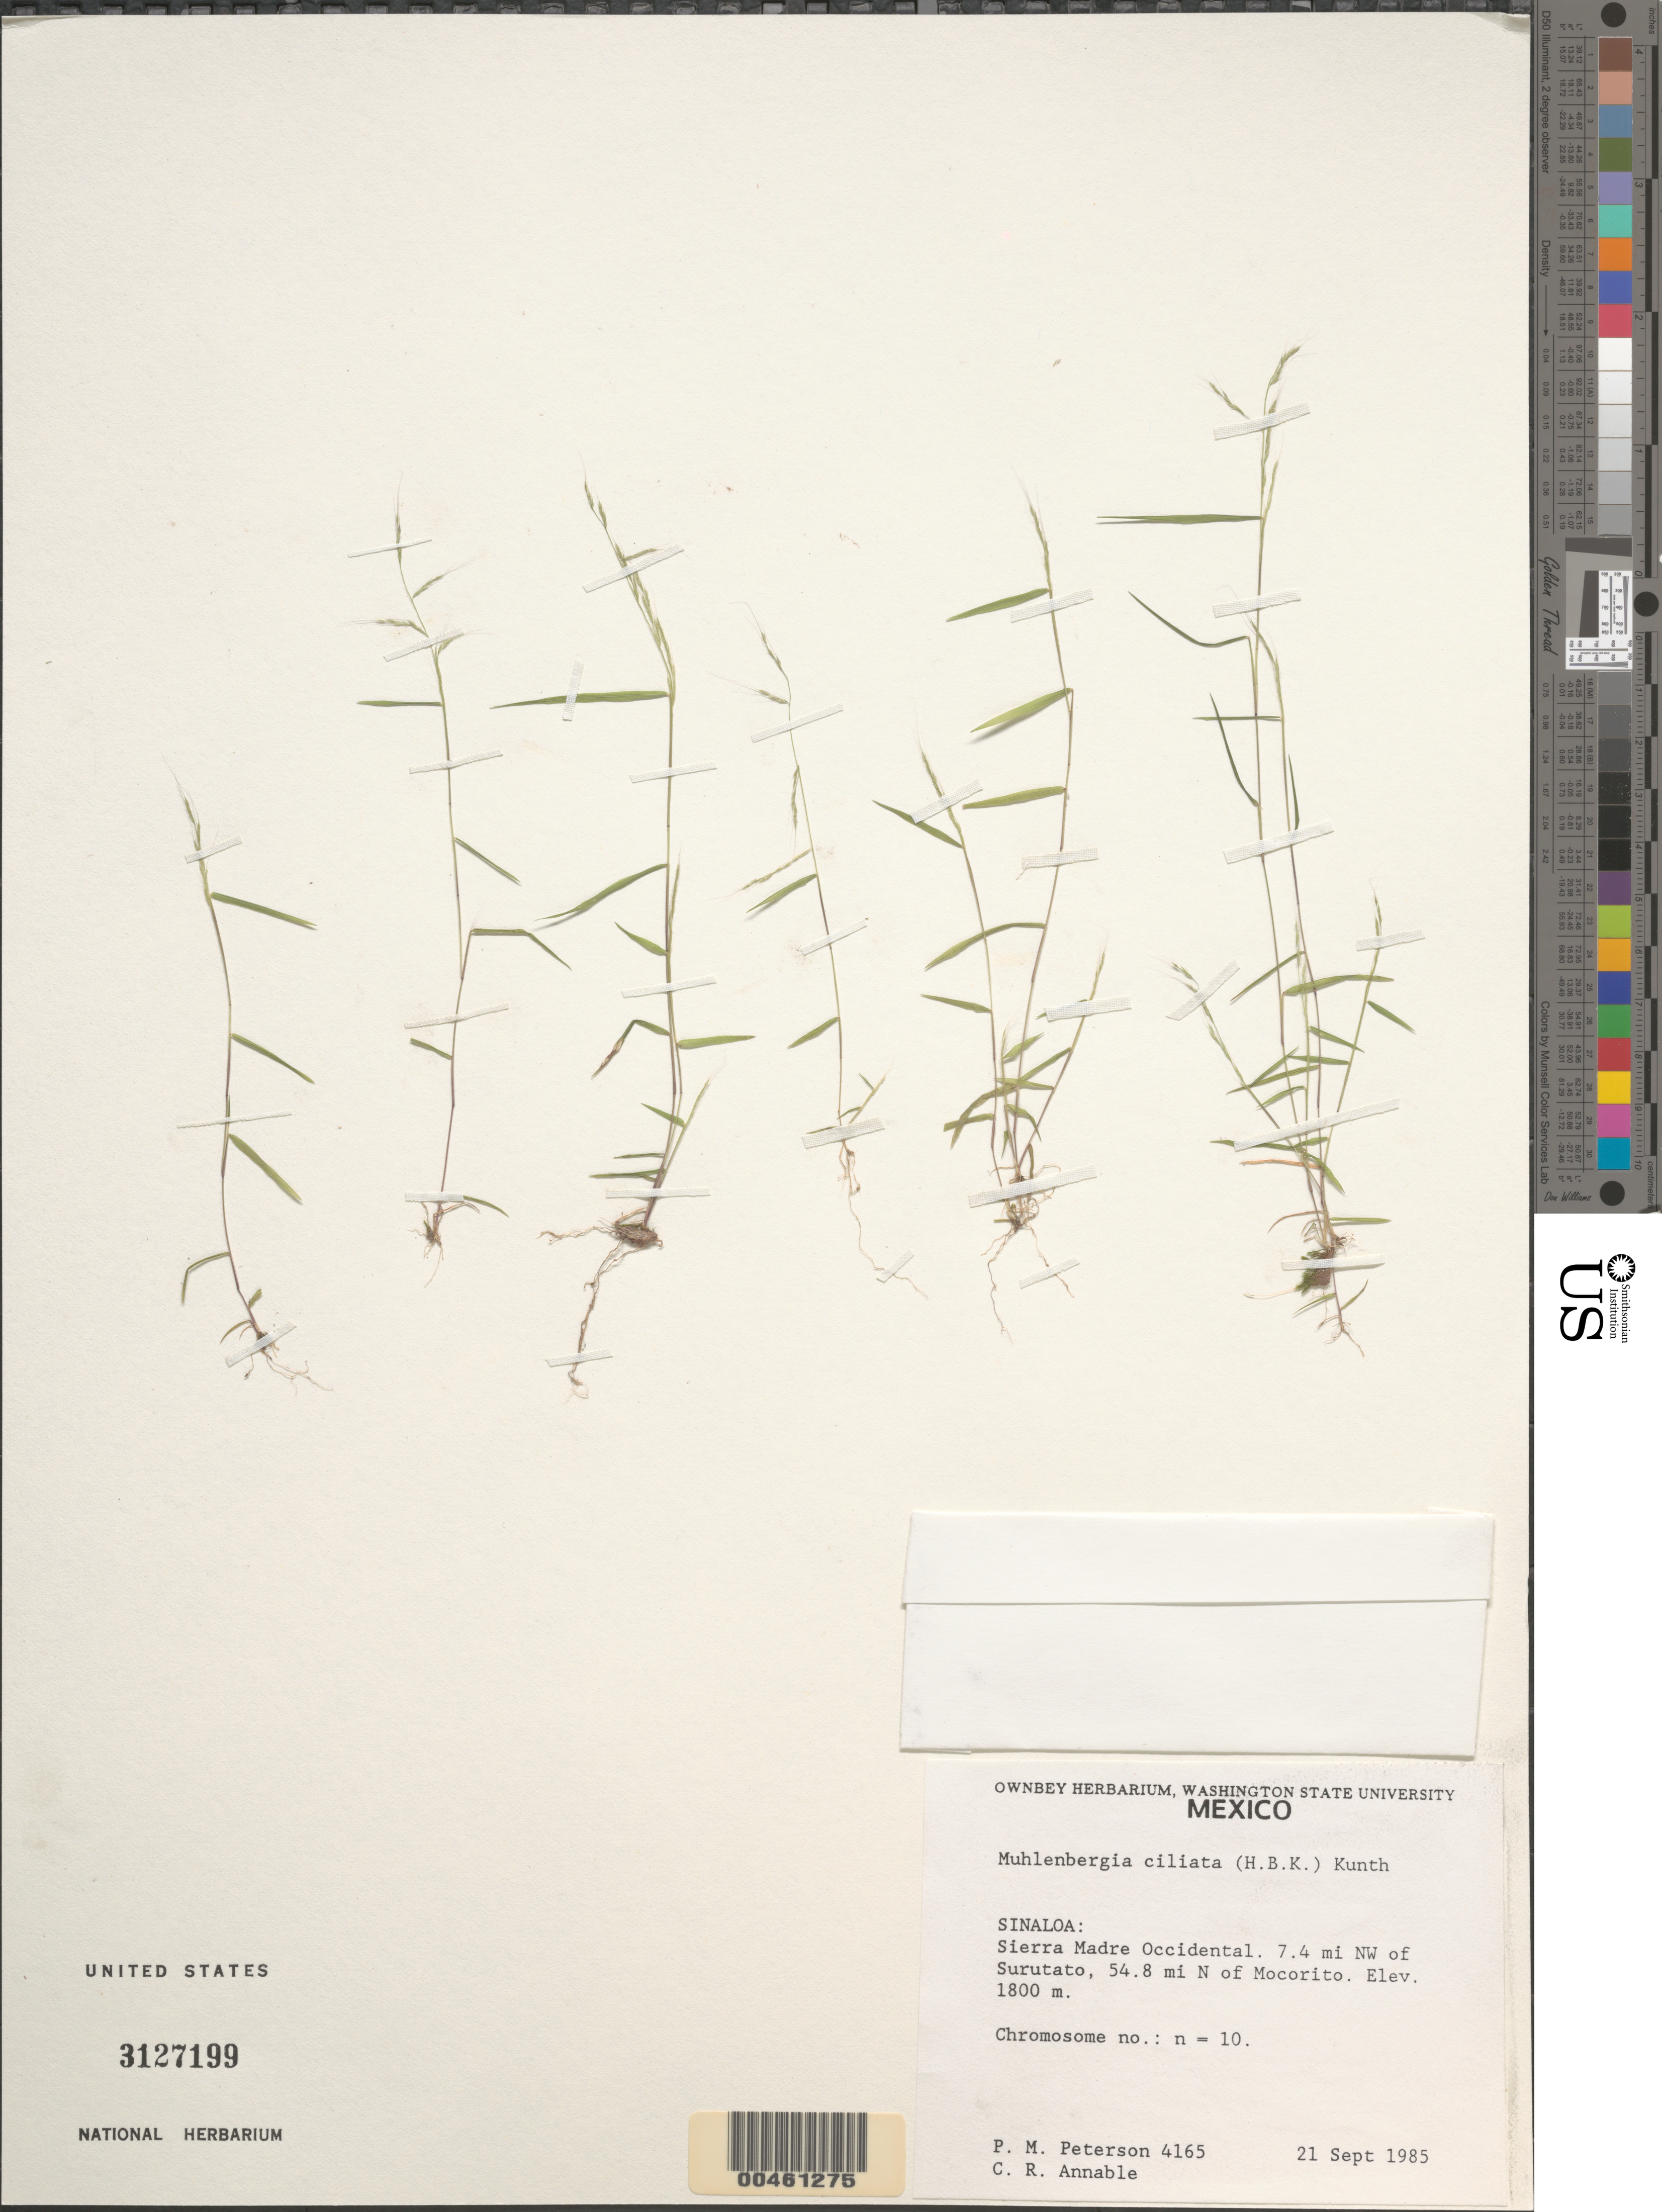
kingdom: Plantae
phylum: Tracheophyta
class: Liliopsida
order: Poales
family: Poaceae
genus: Muhlenbergia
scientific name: Muhlenbergia ciliata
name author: (Kunth) Trin.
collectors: P. M. Peterson & C. R. Annable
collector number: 04165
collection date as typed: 21 Sep 1985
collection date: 1985-09-21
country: Mexico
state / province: Sinaloa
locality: Sierra Madre Occidental, 7.4 miles northwest of Surutato, 54.8 miles N of Mocorito.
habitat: Associated with Muhlenbergia flavida and M. diversiglumis.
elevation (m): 1800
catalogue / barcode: US 3127199